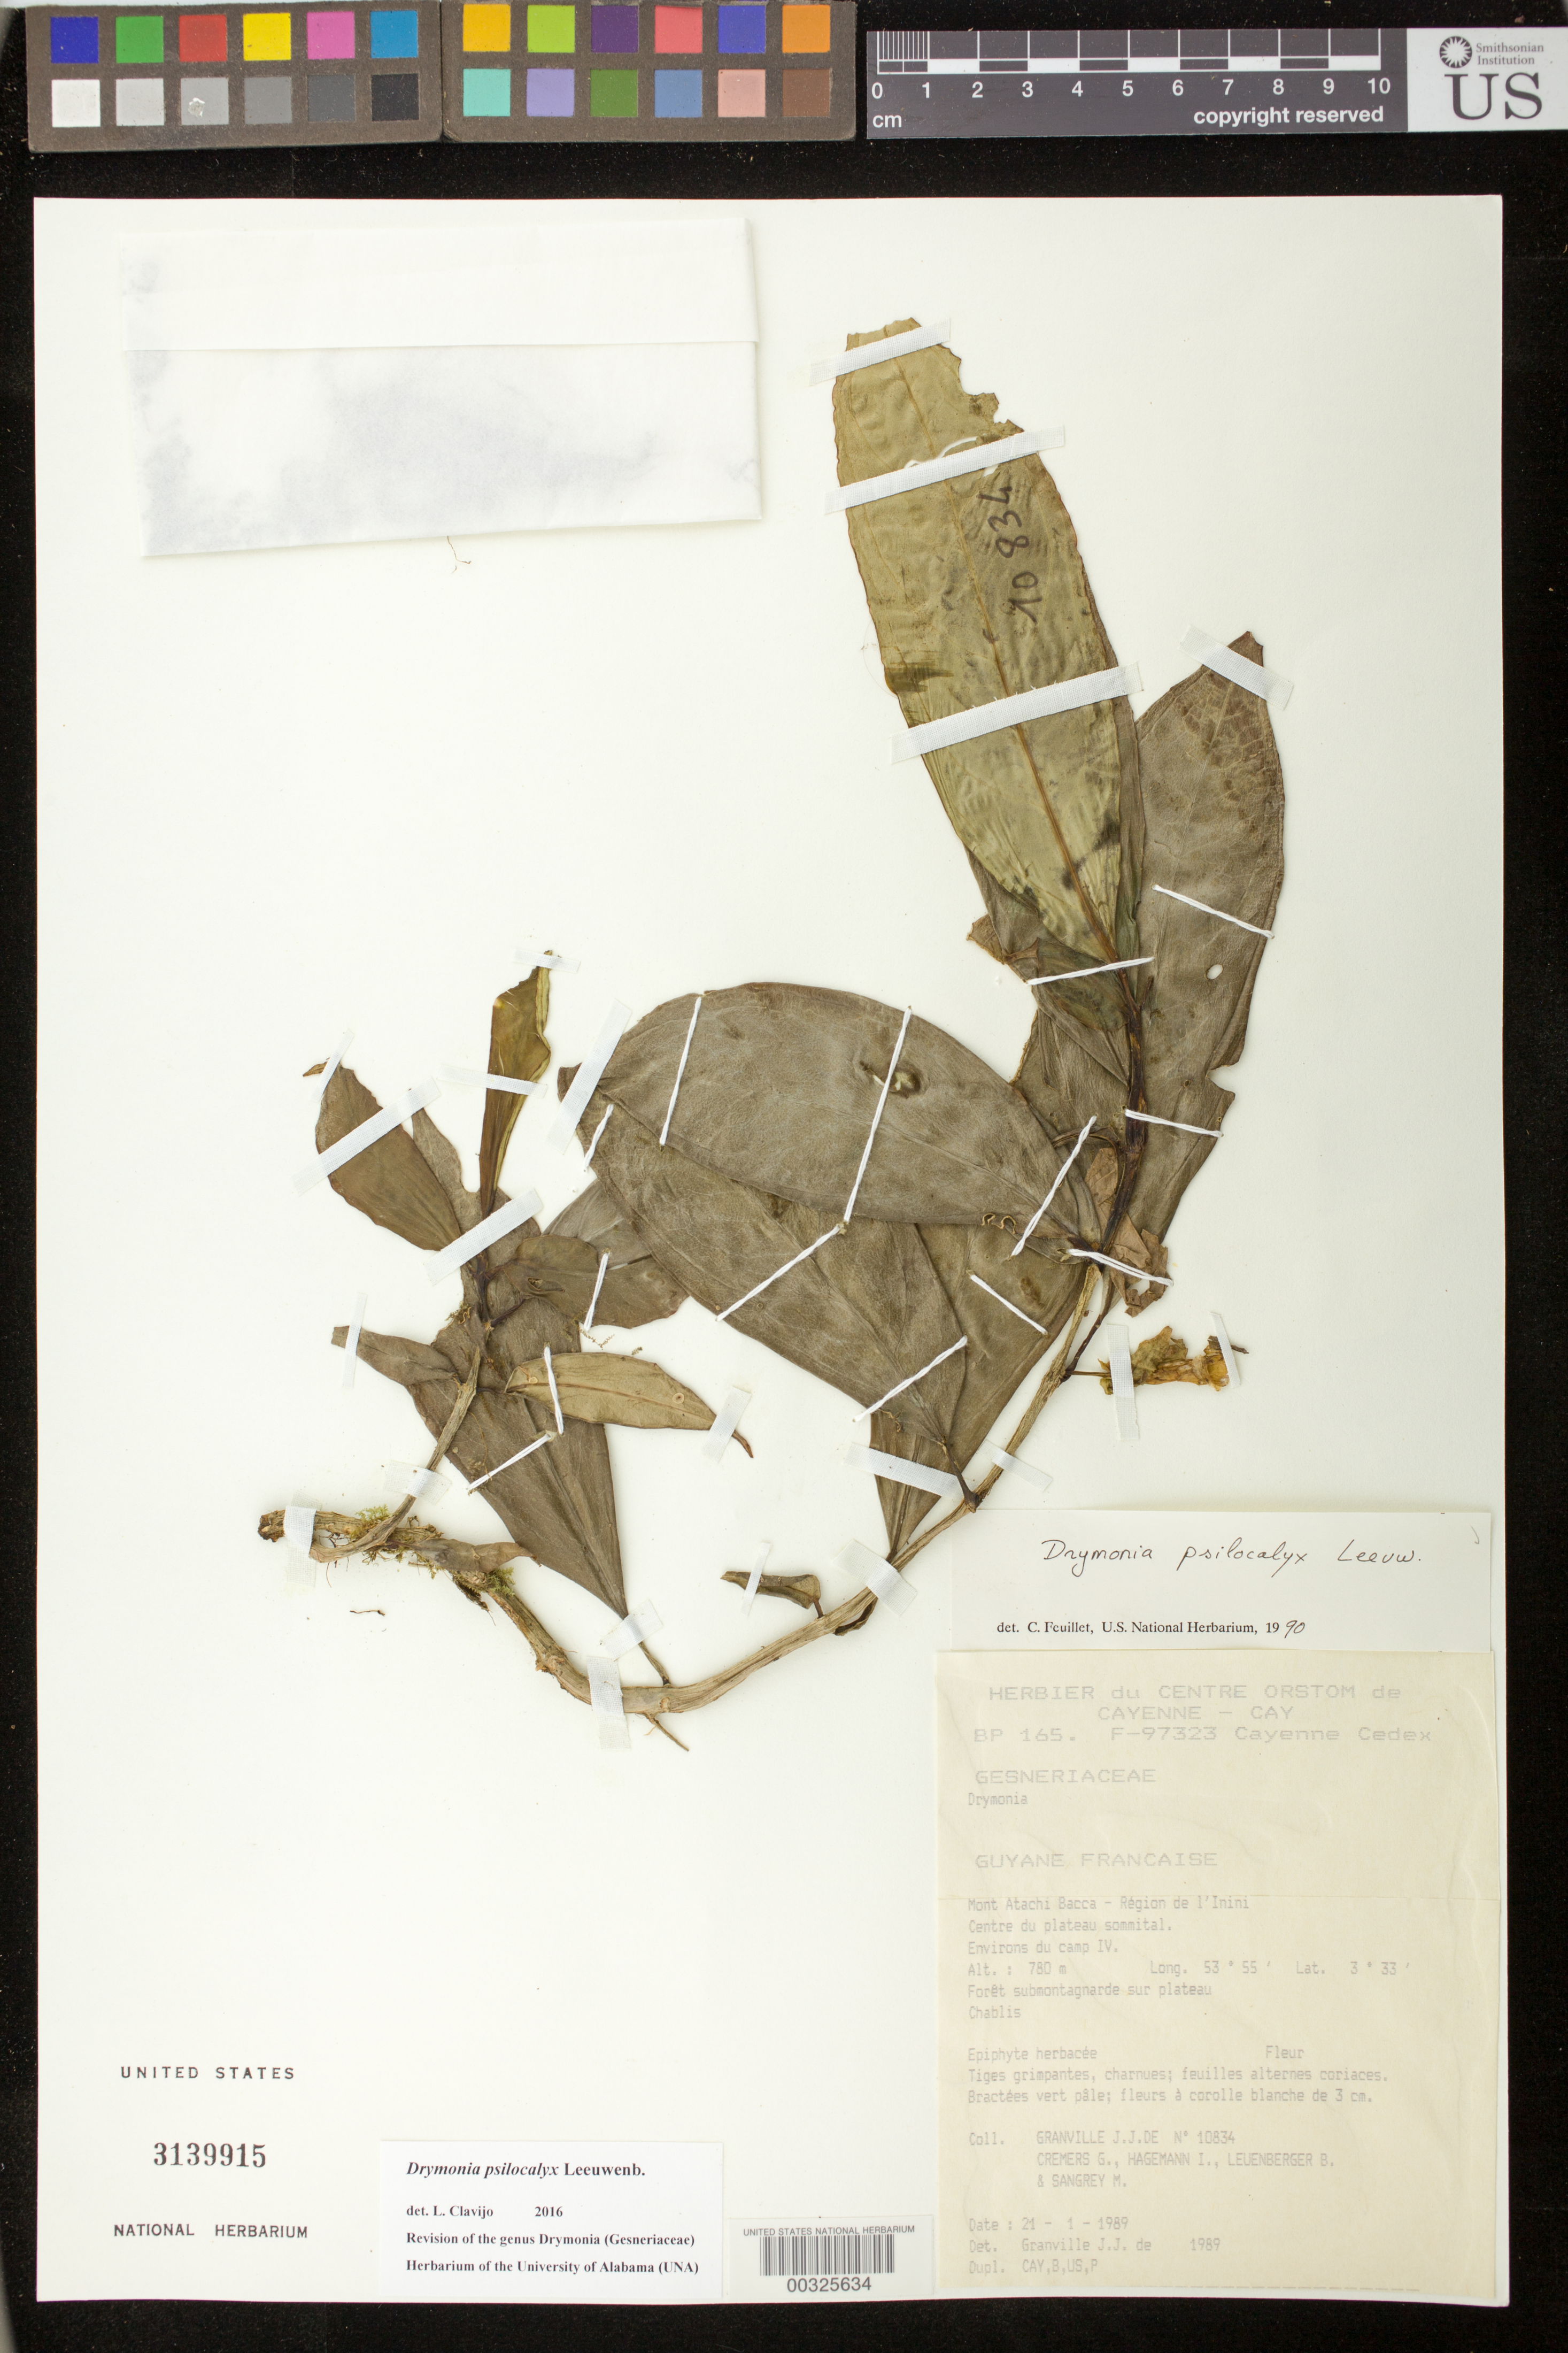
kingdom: Plantae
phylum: Tracheophyta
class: Magnoliopsida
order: Lamiales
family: Gesneriaceae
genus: Drymonia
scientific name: Drymonia psilocalyx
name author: Leeuwenb.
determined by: Skog, Laurence E.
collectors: J.-J. de Granville, G. Cremers, I. Hagemann, B. Leuenberger & M. Sangrey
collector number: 10834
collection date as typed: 21 Jan 1989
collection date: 1989-01-21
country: French Guiana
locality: Mont Atachi Bacca - région de l'Inini, centre du plateau sommital, environs du camp IV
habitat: Forêt submontagnarde sur plateau; chablis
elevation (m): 780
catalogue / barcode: US 3139915